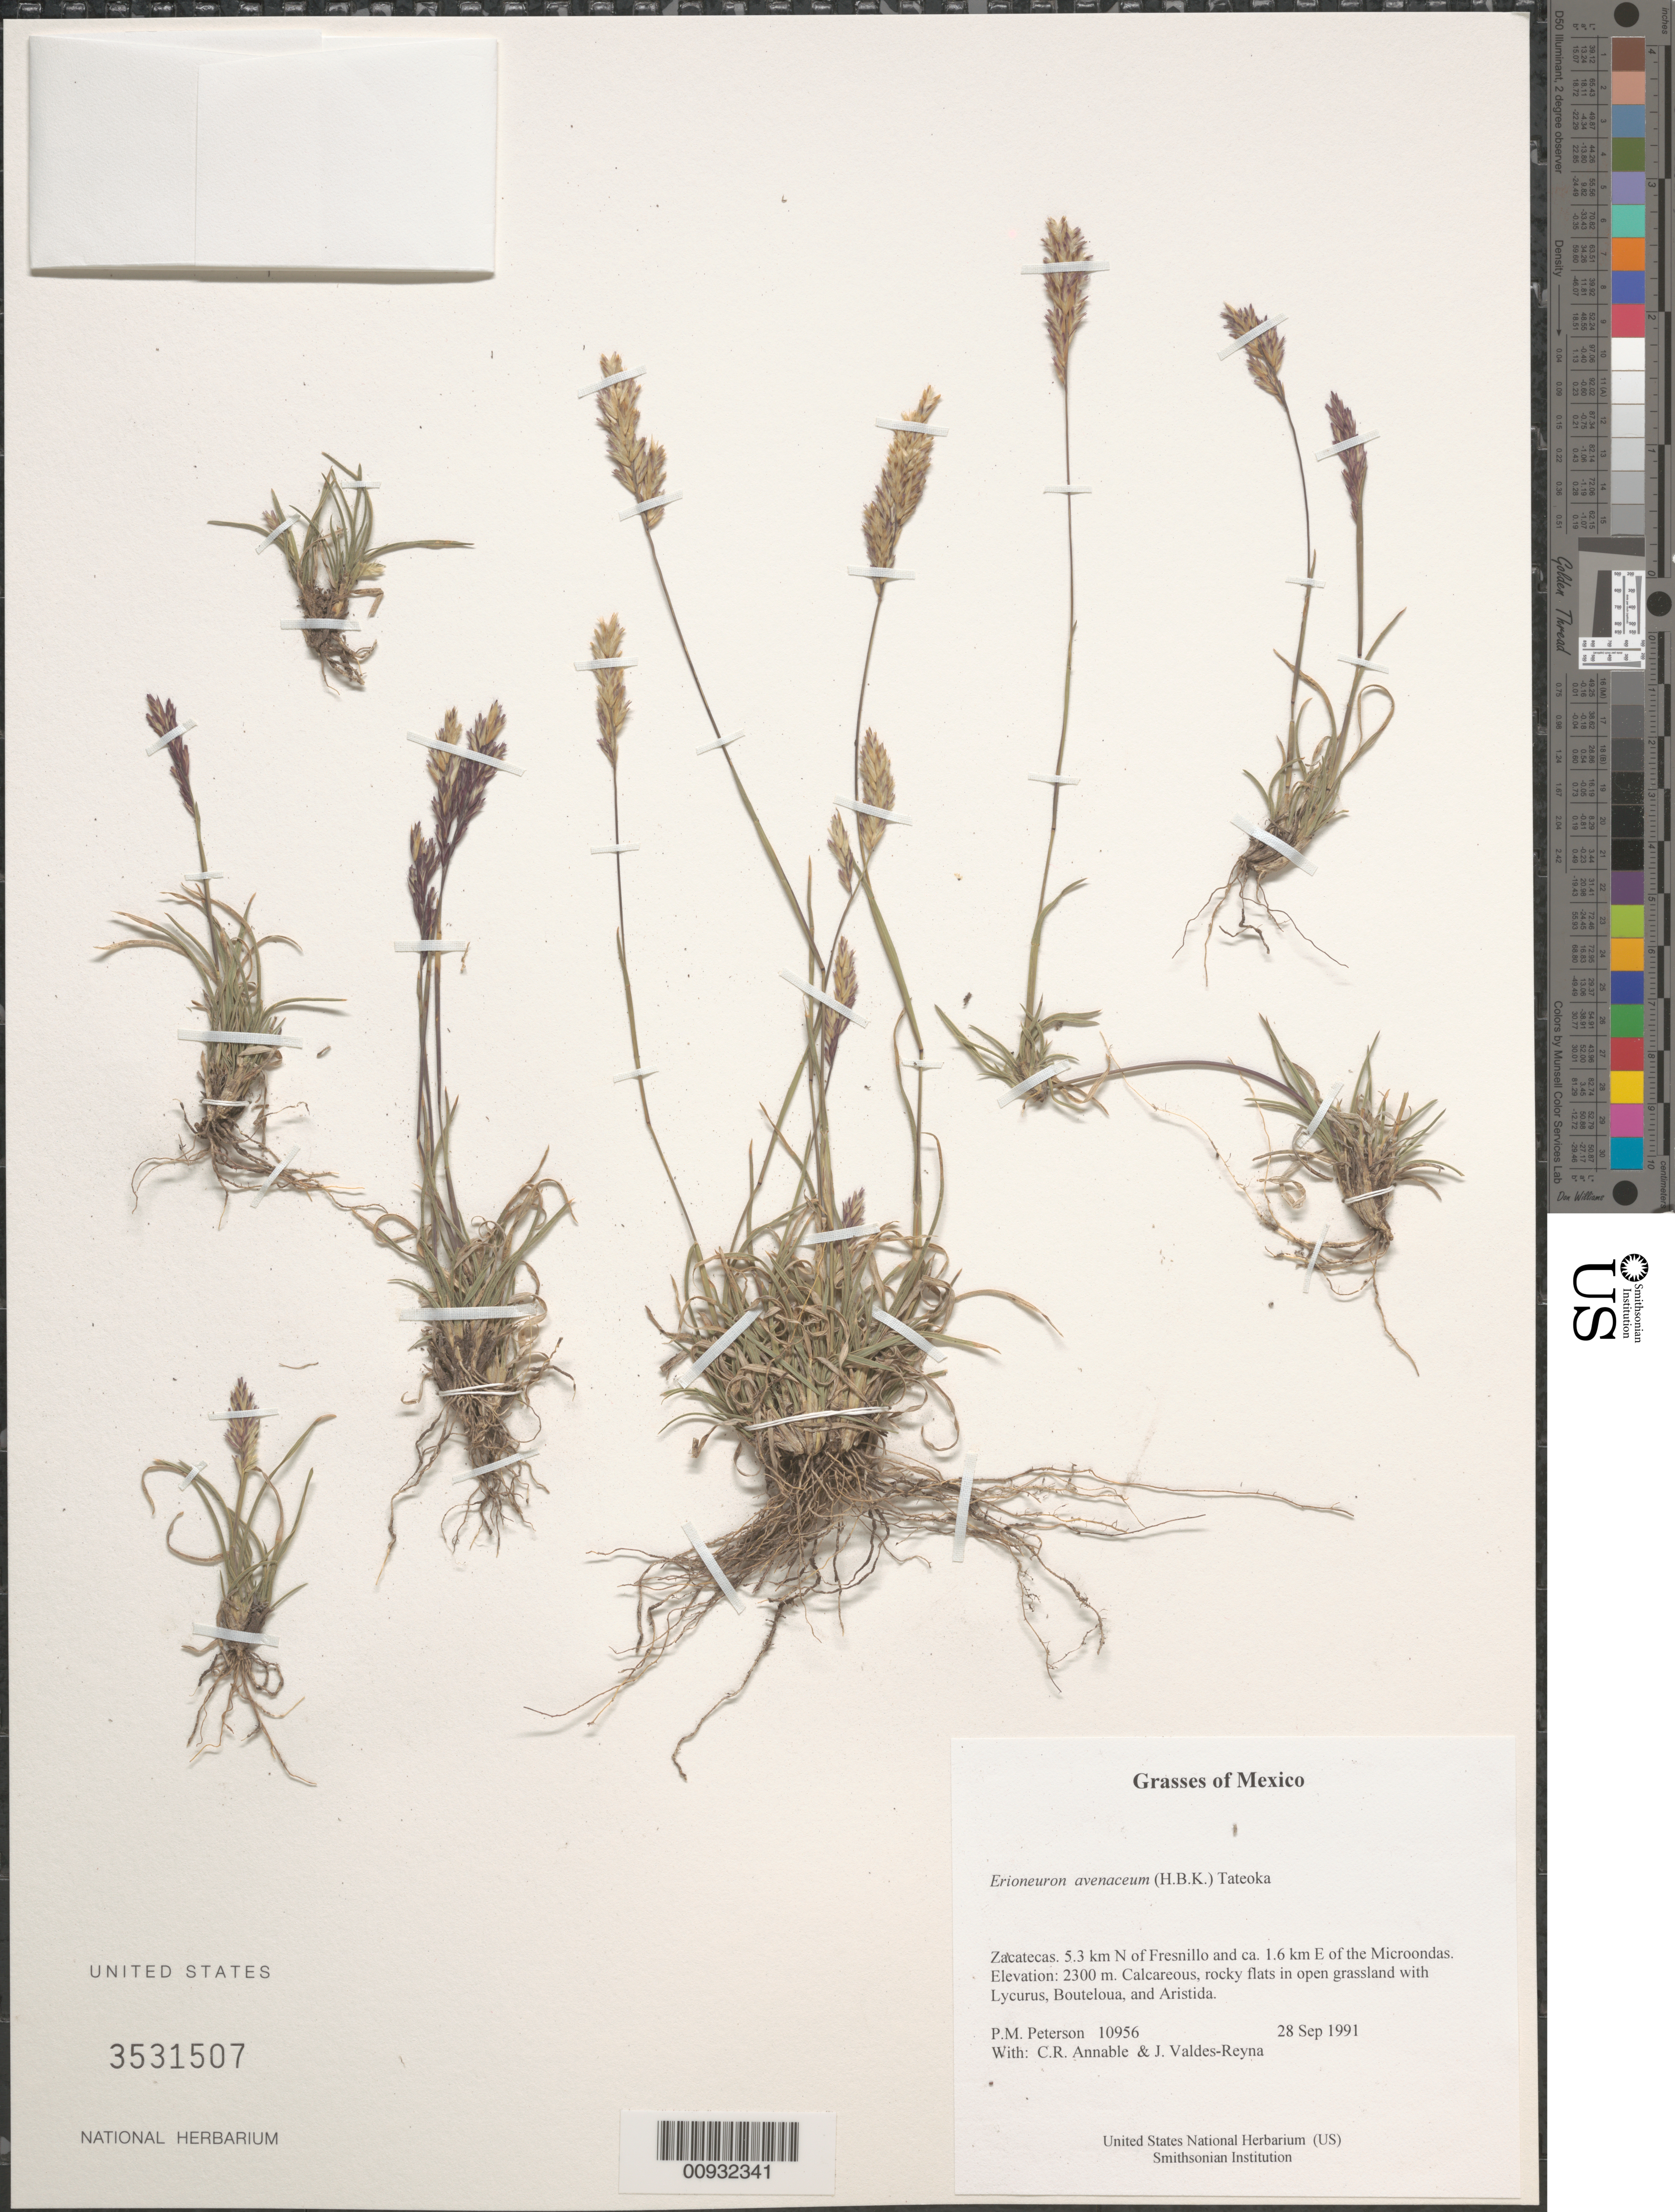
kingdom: Plantae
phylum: Tracheophyta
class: Liliopsida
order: Poales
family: Poaceae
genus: Erioneuron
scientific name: Erioneuron avenaceum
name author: (Kunth) Tateoka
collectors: P. M. Peterson, C. R. Annable & J. Valdés-Reyna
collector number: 10956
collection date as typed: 28 Sep 1991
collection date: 1991-09-28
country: Mexico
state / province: Zacatecas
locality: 5.3 km N of Fresnillo and ca. 1.6 km E of the Microondas.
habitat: Calcareous, rocky flats in open grassland with Lycurus, Bouteloua, and Aristida.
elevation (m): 2300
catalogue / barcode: US 3531507